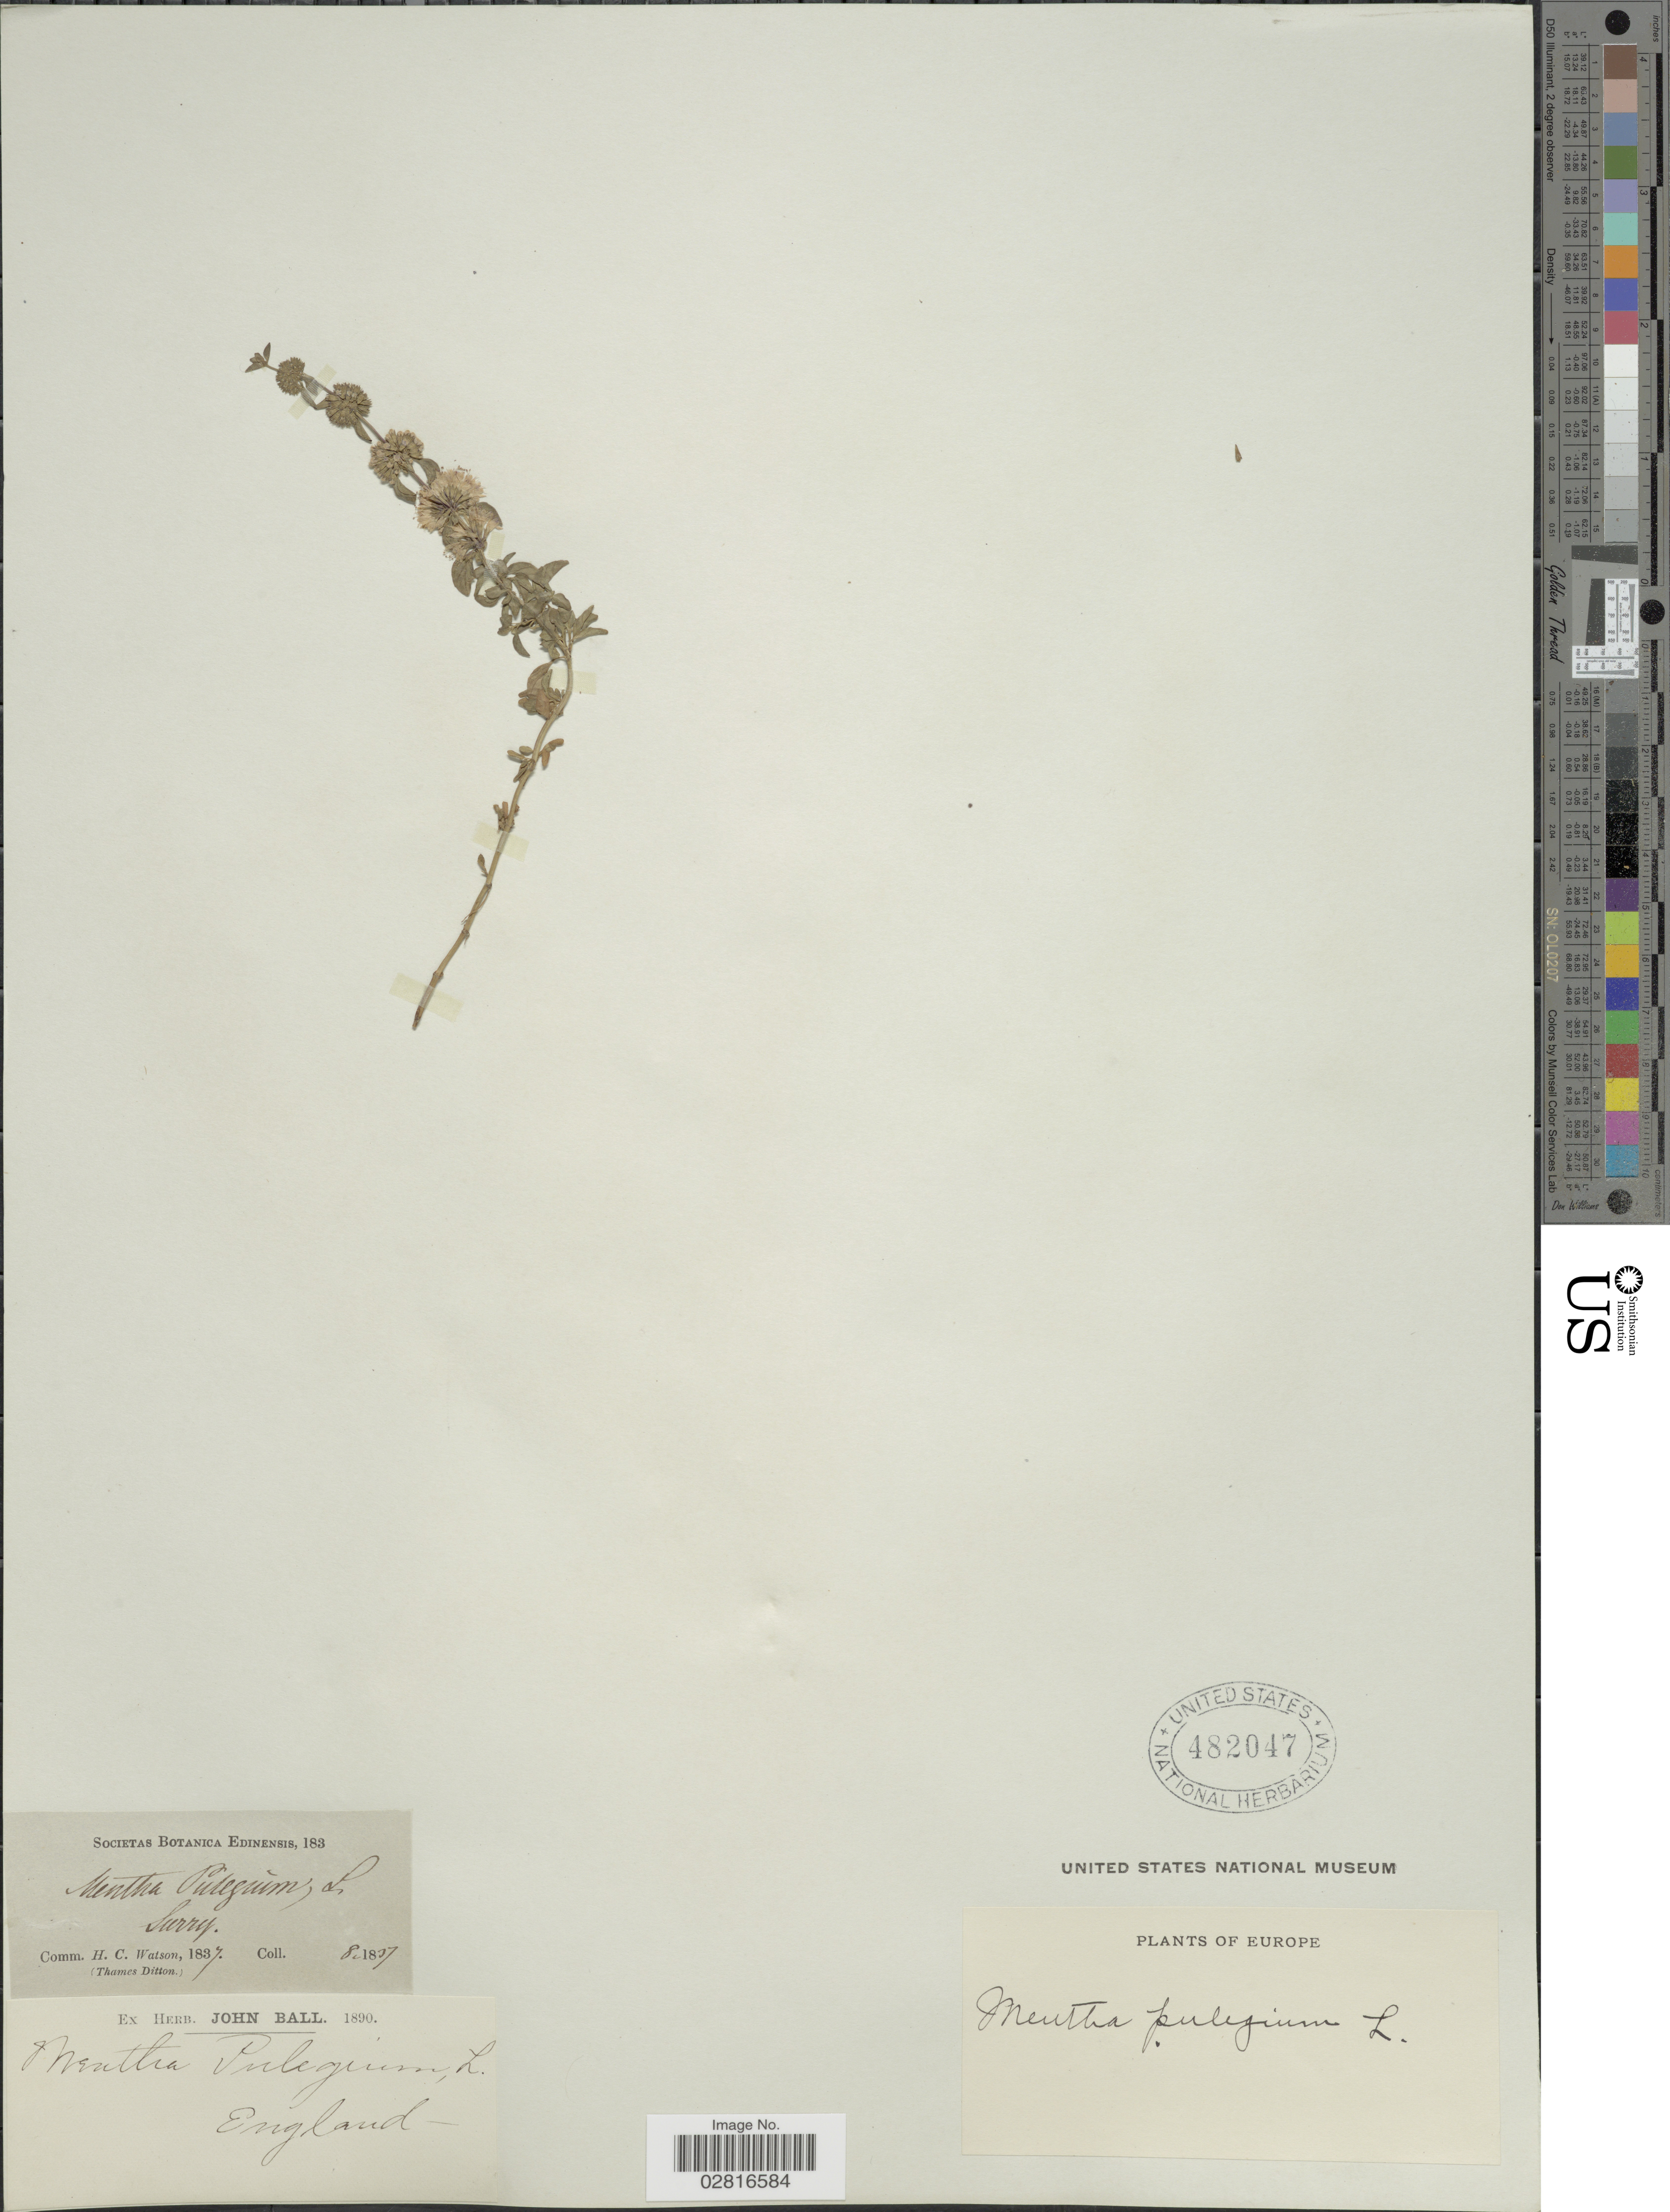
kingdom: Plantae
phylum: Tracheophyta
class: Magnoliopsida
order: Lamiales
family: Lamiaceae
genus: Mentha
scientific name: Mentha pulegium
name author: L.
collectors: ex herb. John Ball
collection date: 1837-08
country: United Kingdom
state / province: England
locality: Surrey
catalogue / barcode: US 482047